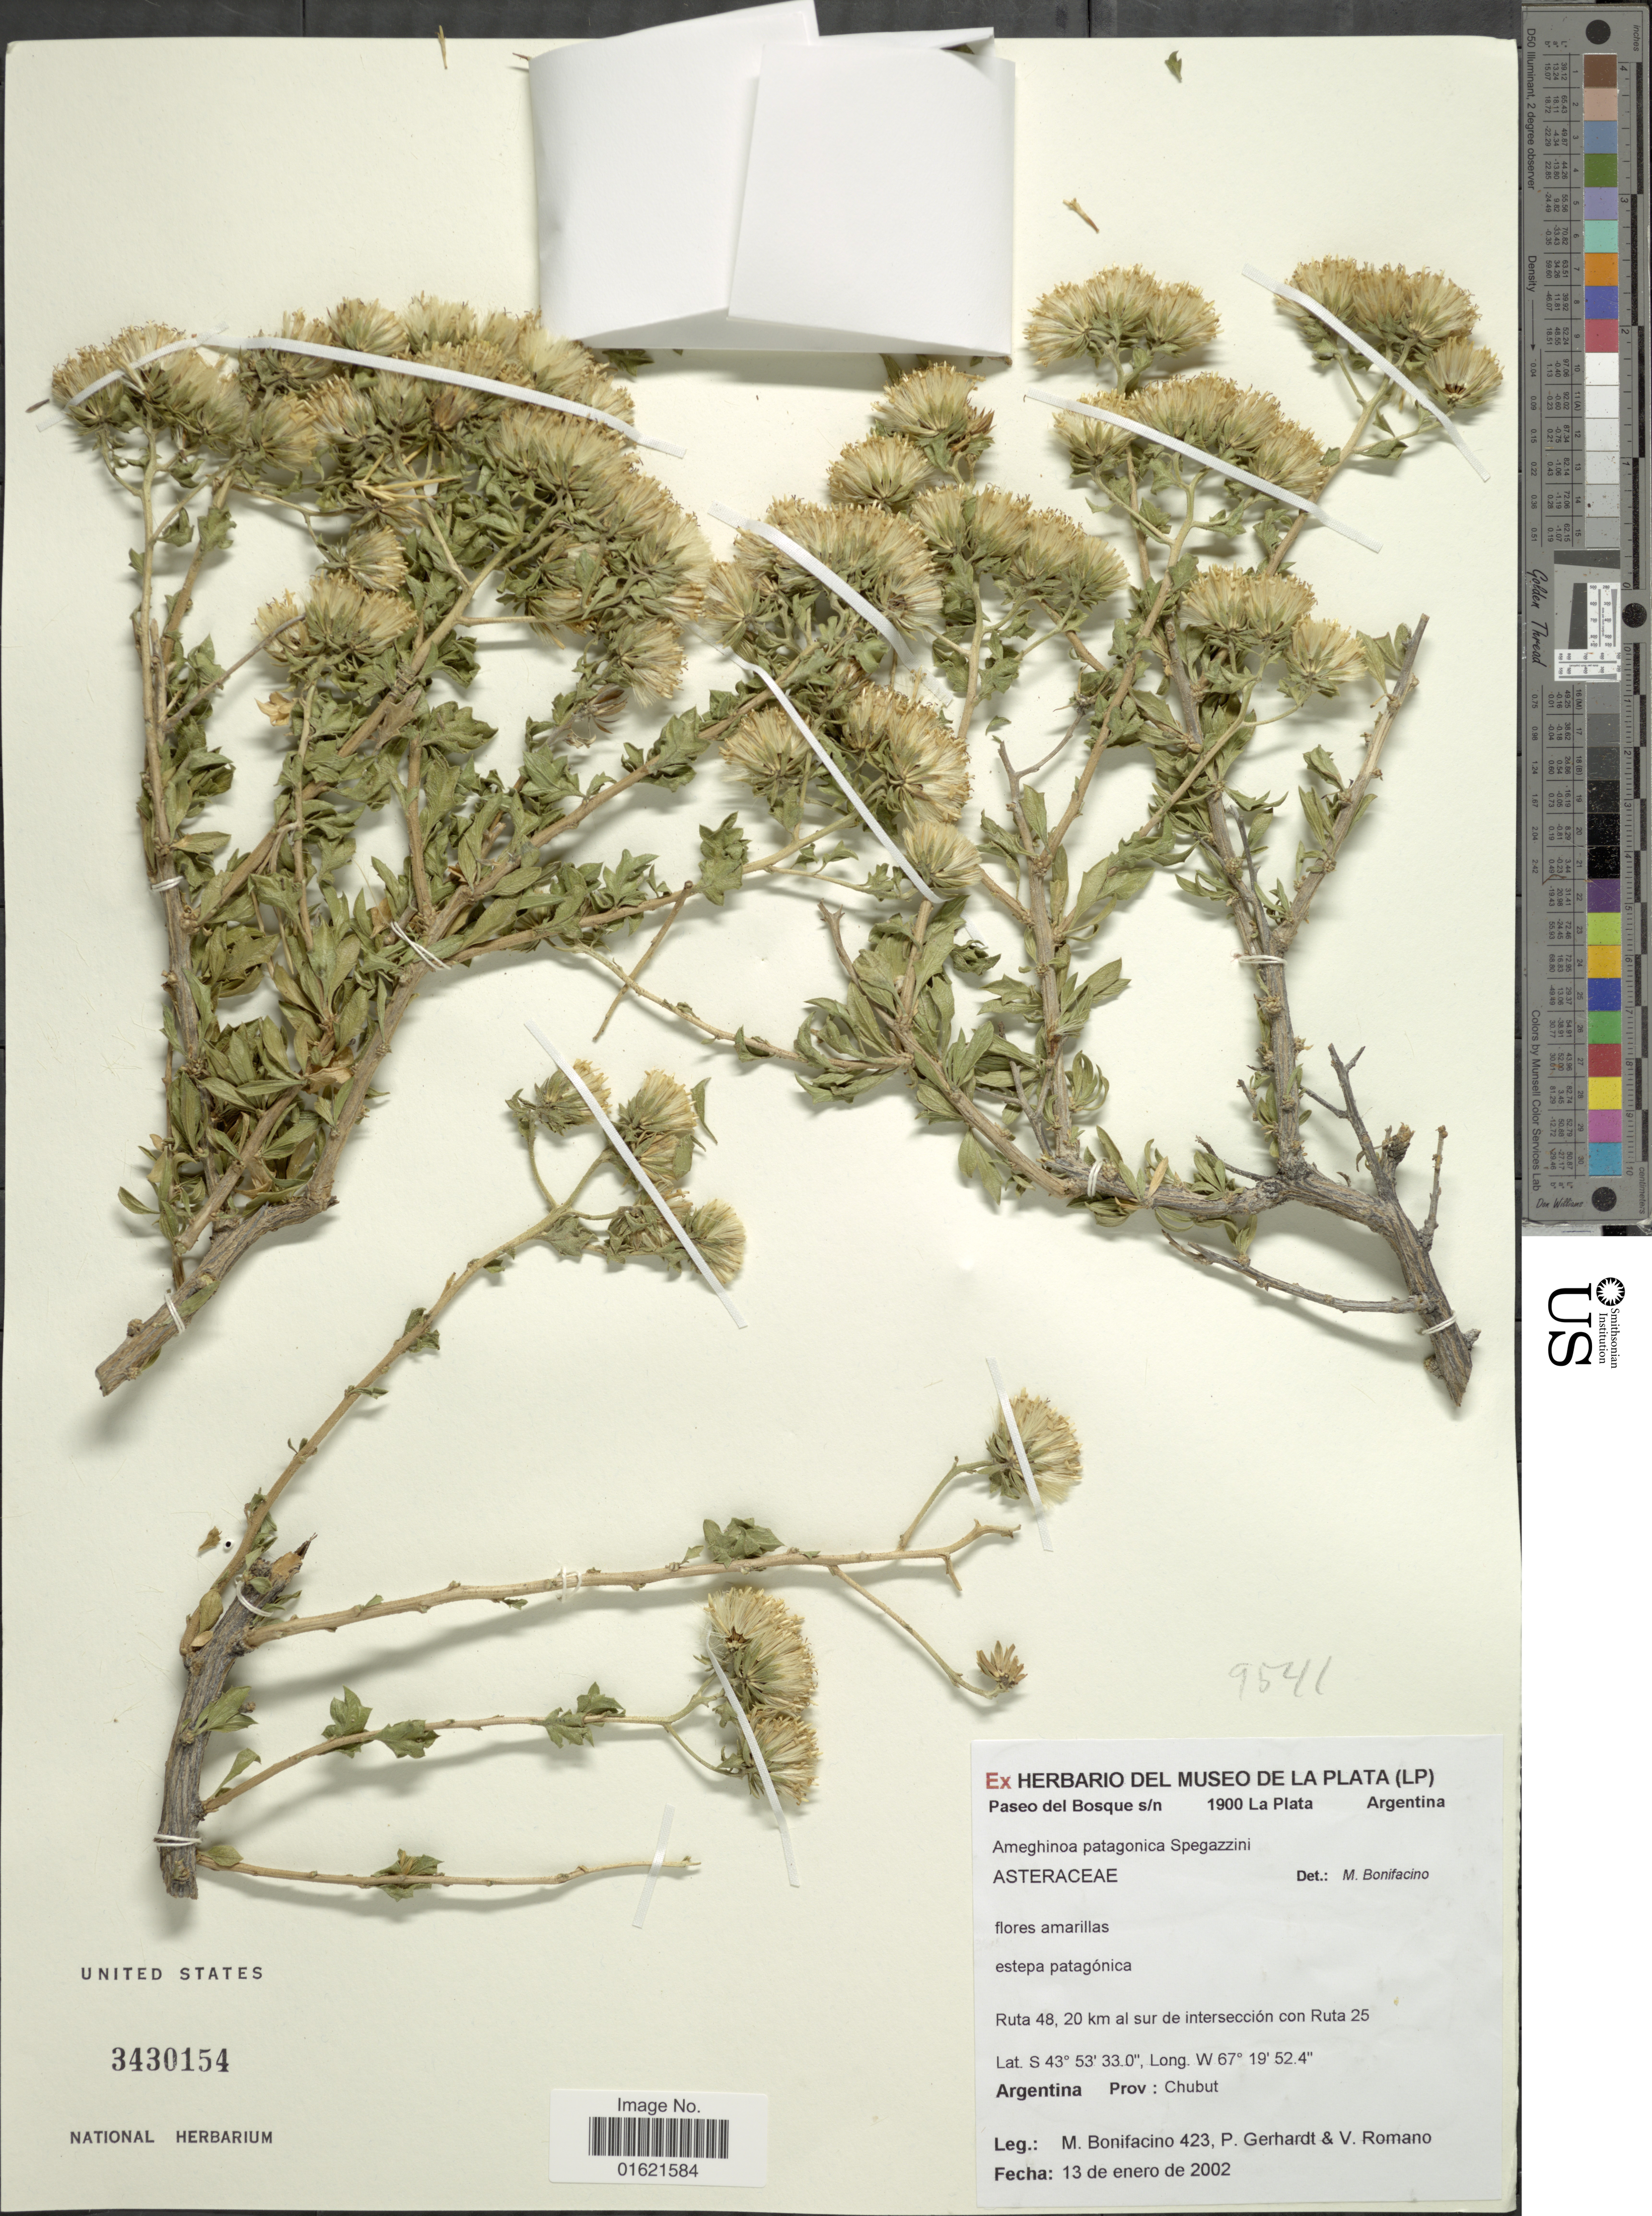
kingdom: Plantae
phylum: Tracheophyta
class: Magnoliopsida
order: Asterales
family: Asteraceae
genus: Ameghinoa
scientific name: Ameghinoa patagonica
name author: Speg.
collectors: M. Bonifacino, P. Gerhardt & V. Romano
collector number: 0423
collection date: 2002-01-13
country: Argentina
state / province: Chubut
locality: Ruta 48, 20 km al sur de interseccion con Ruta 25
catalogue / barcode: US 3430154